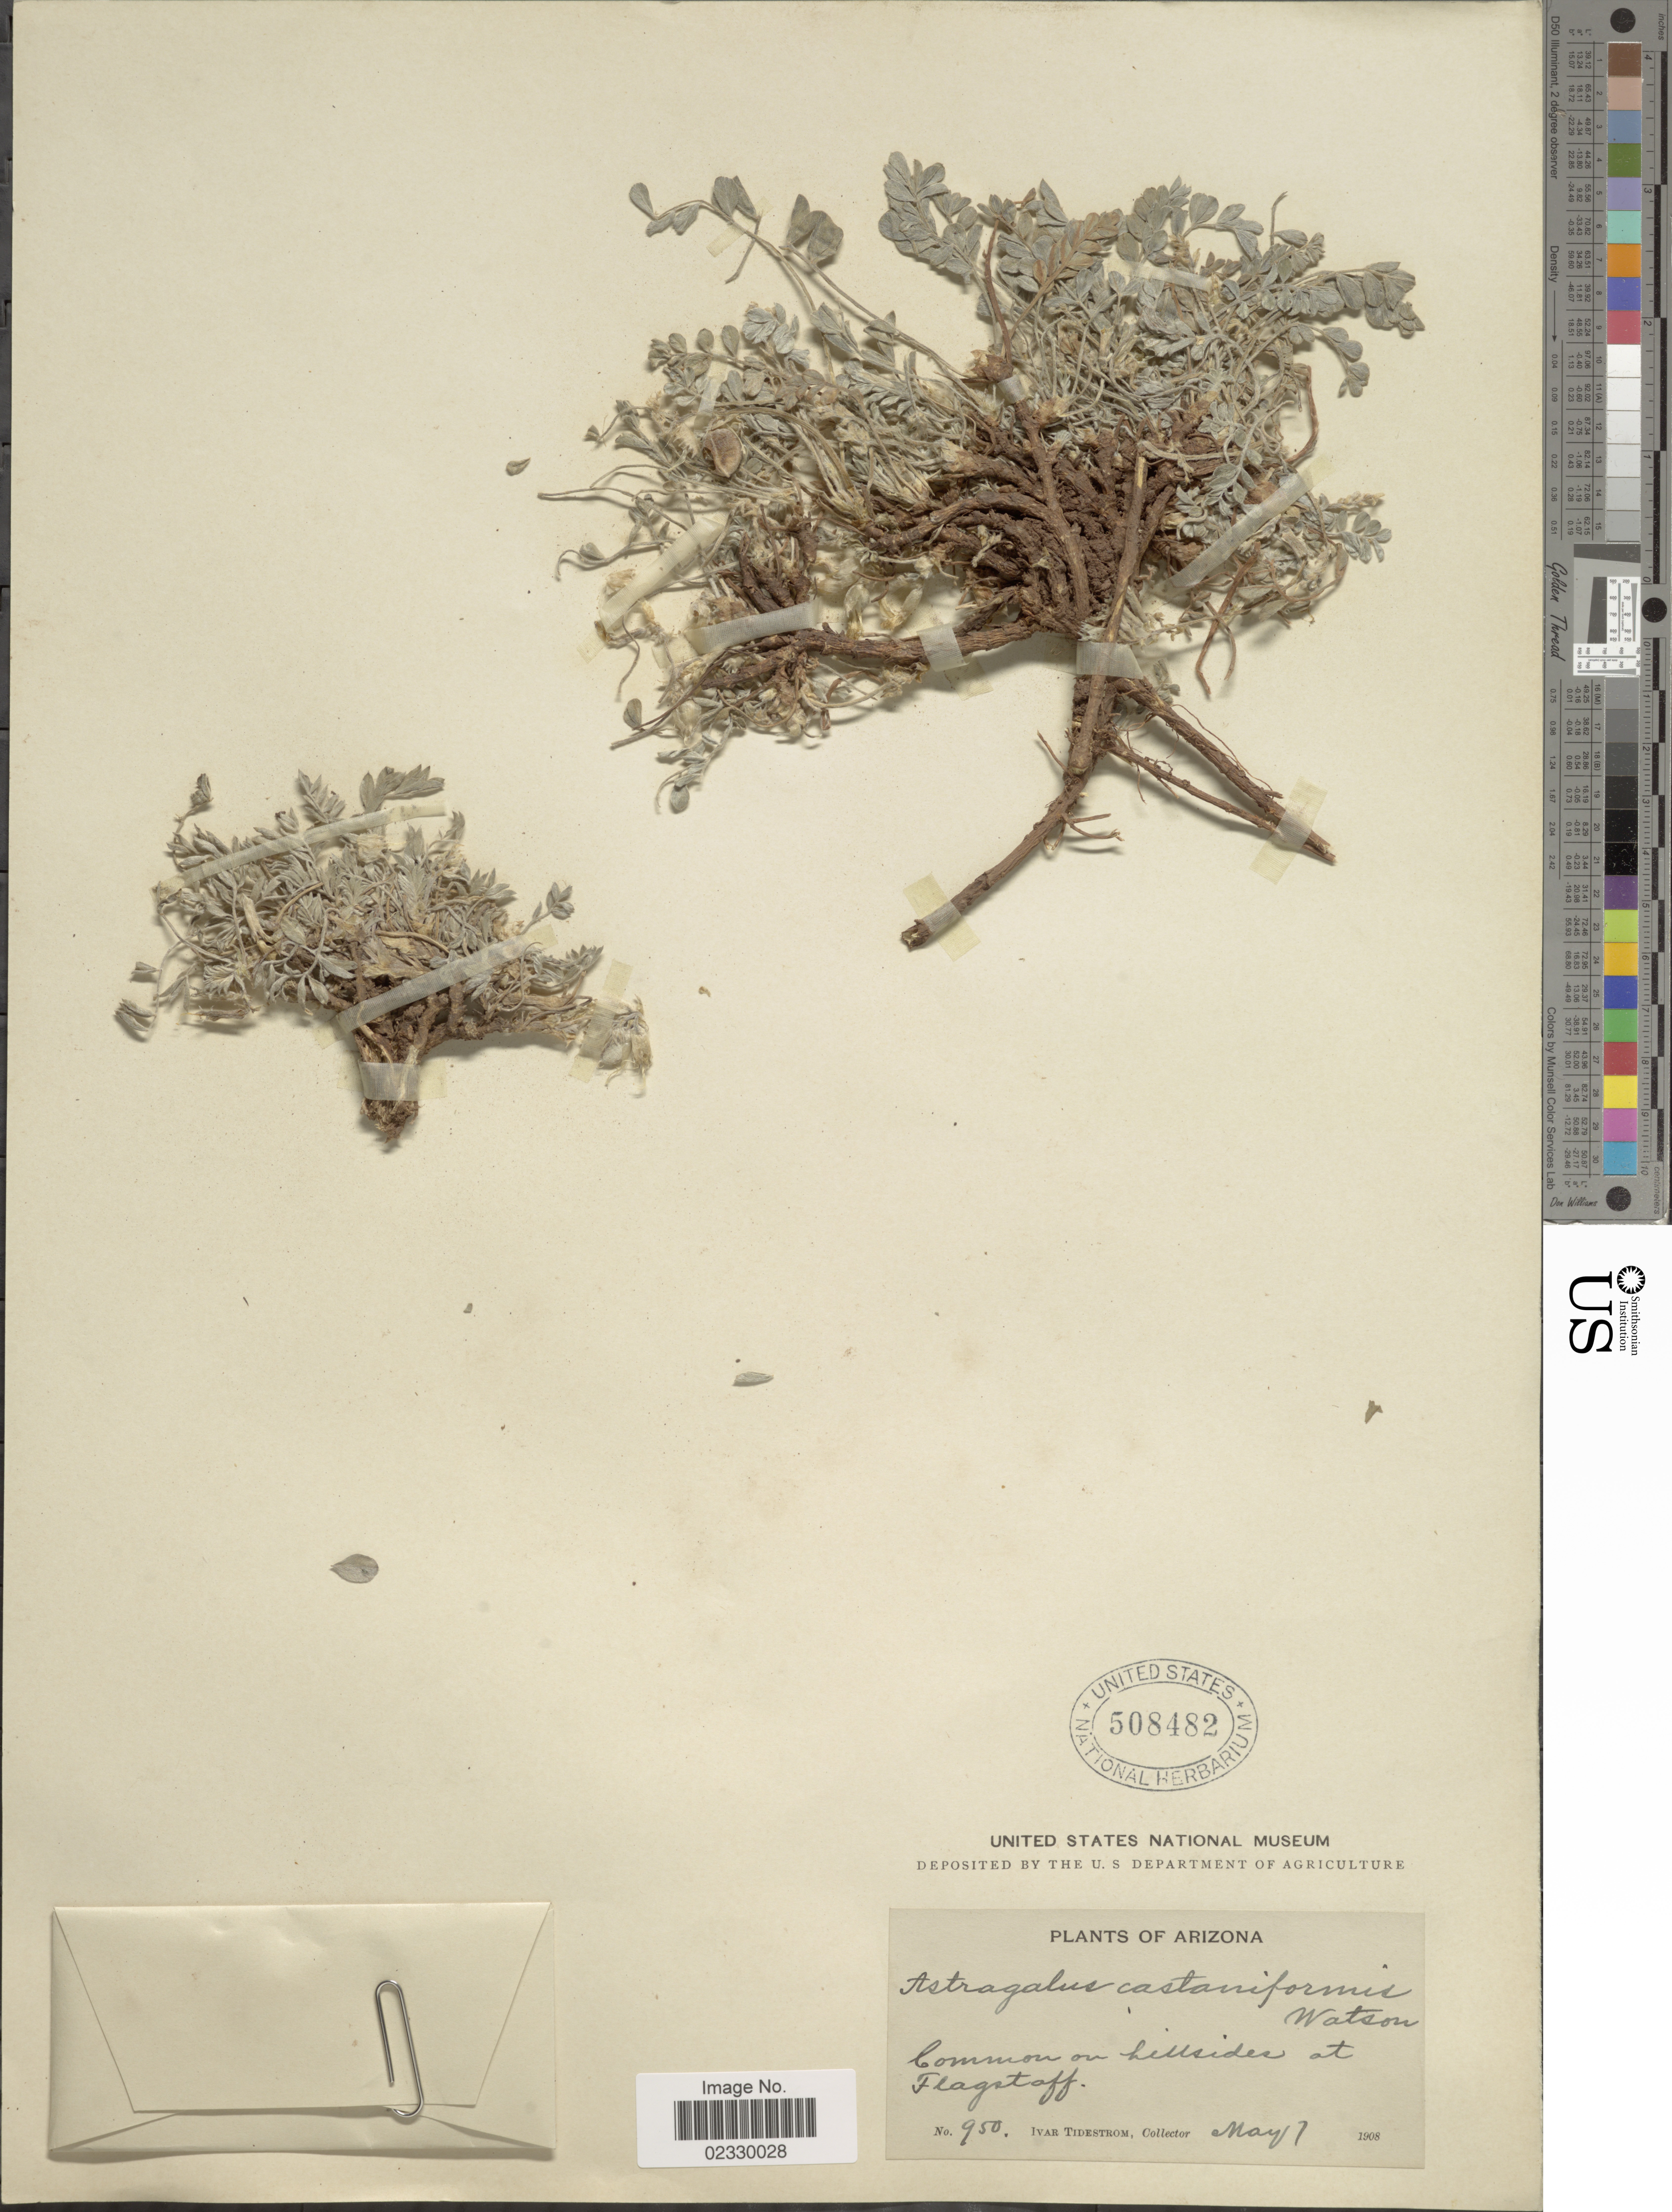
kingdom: Plantae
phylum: Tracheophyta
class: Magnoliopsida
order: Fabales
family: Fabaceae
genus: Astragalus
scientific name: Astragalus castanaeformis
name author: S. Watson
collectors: I. F. Tidestrom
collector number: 950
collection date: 1908-05-07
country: United States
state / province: Arizona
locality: Common on hillsides at Flagstaff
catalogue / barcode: US 508482